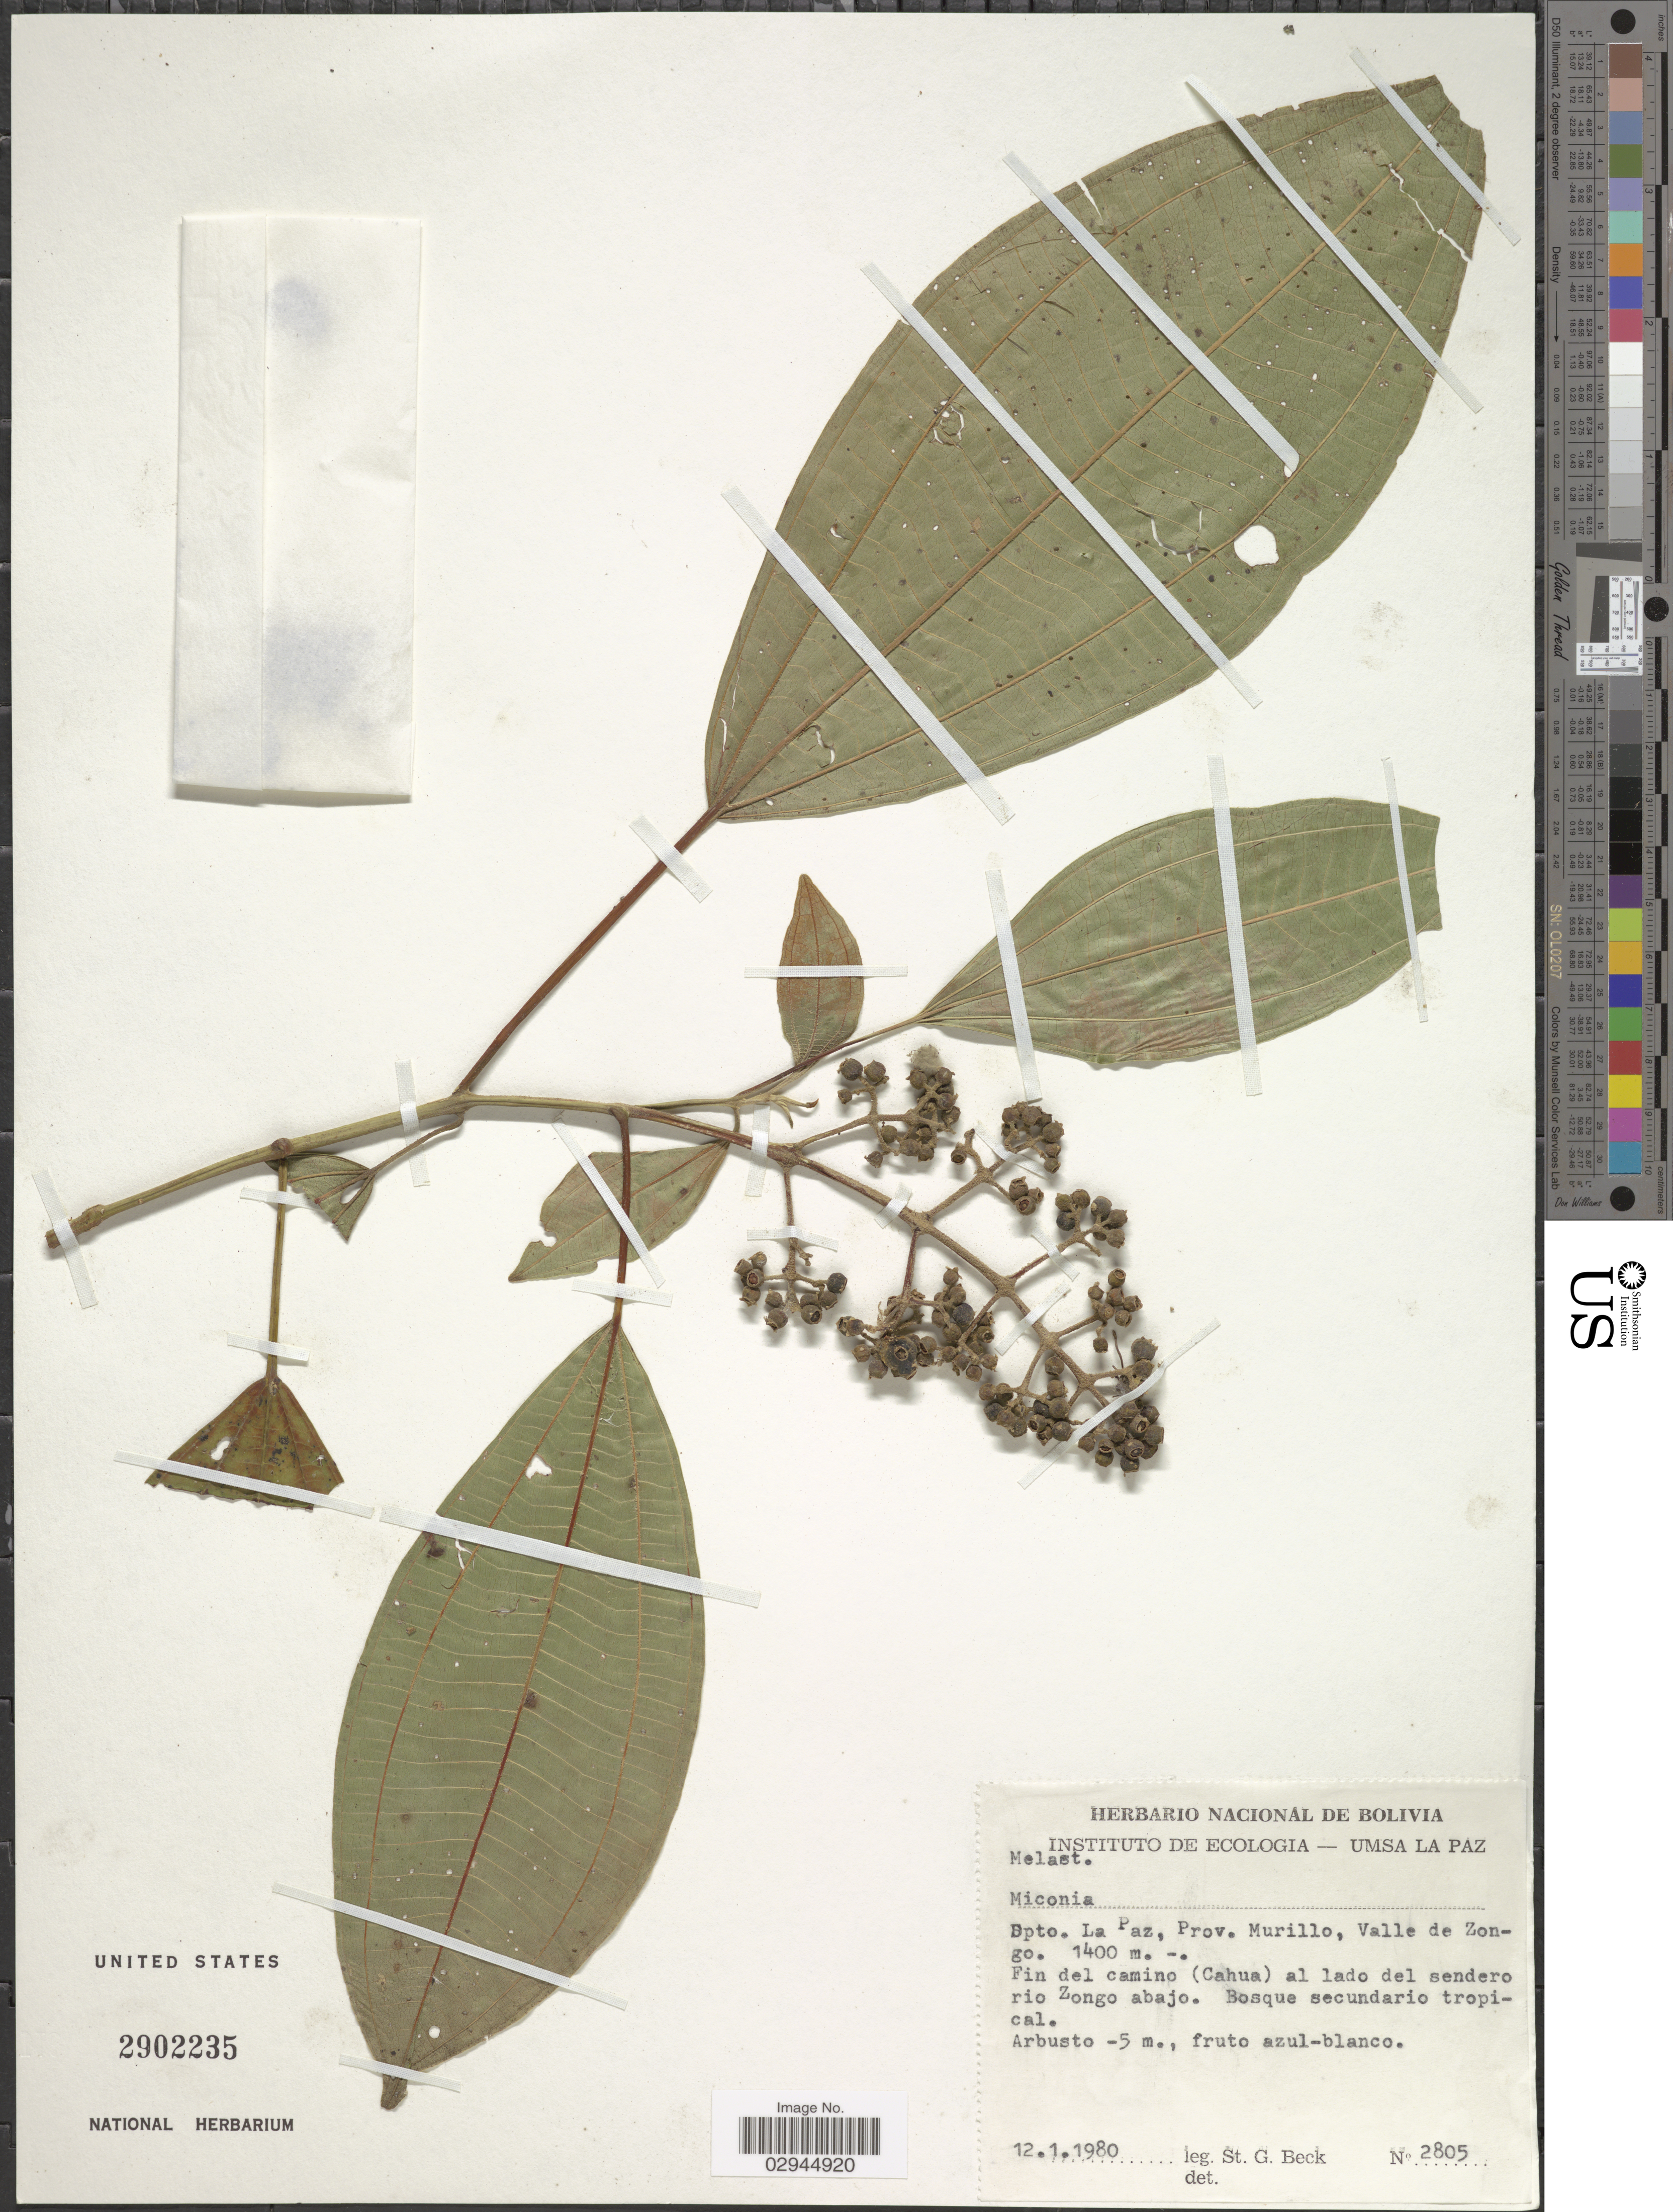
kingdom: Plantae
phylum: Tracheophyta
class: Magnoliopsida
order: Myrtales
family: Melastomataceae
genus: Miconia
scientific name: Miconia sp.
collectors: S. G. Beck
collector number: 2805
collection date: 1980-01-12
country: Bolivia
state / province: La Paz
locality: Dpto. La Paz, Prov. Murillo, Valle de Zongo. Fin del camino (Cahua) al lado del sendero rio Zongo abajo.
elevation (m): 1400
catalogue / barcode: US 2902235